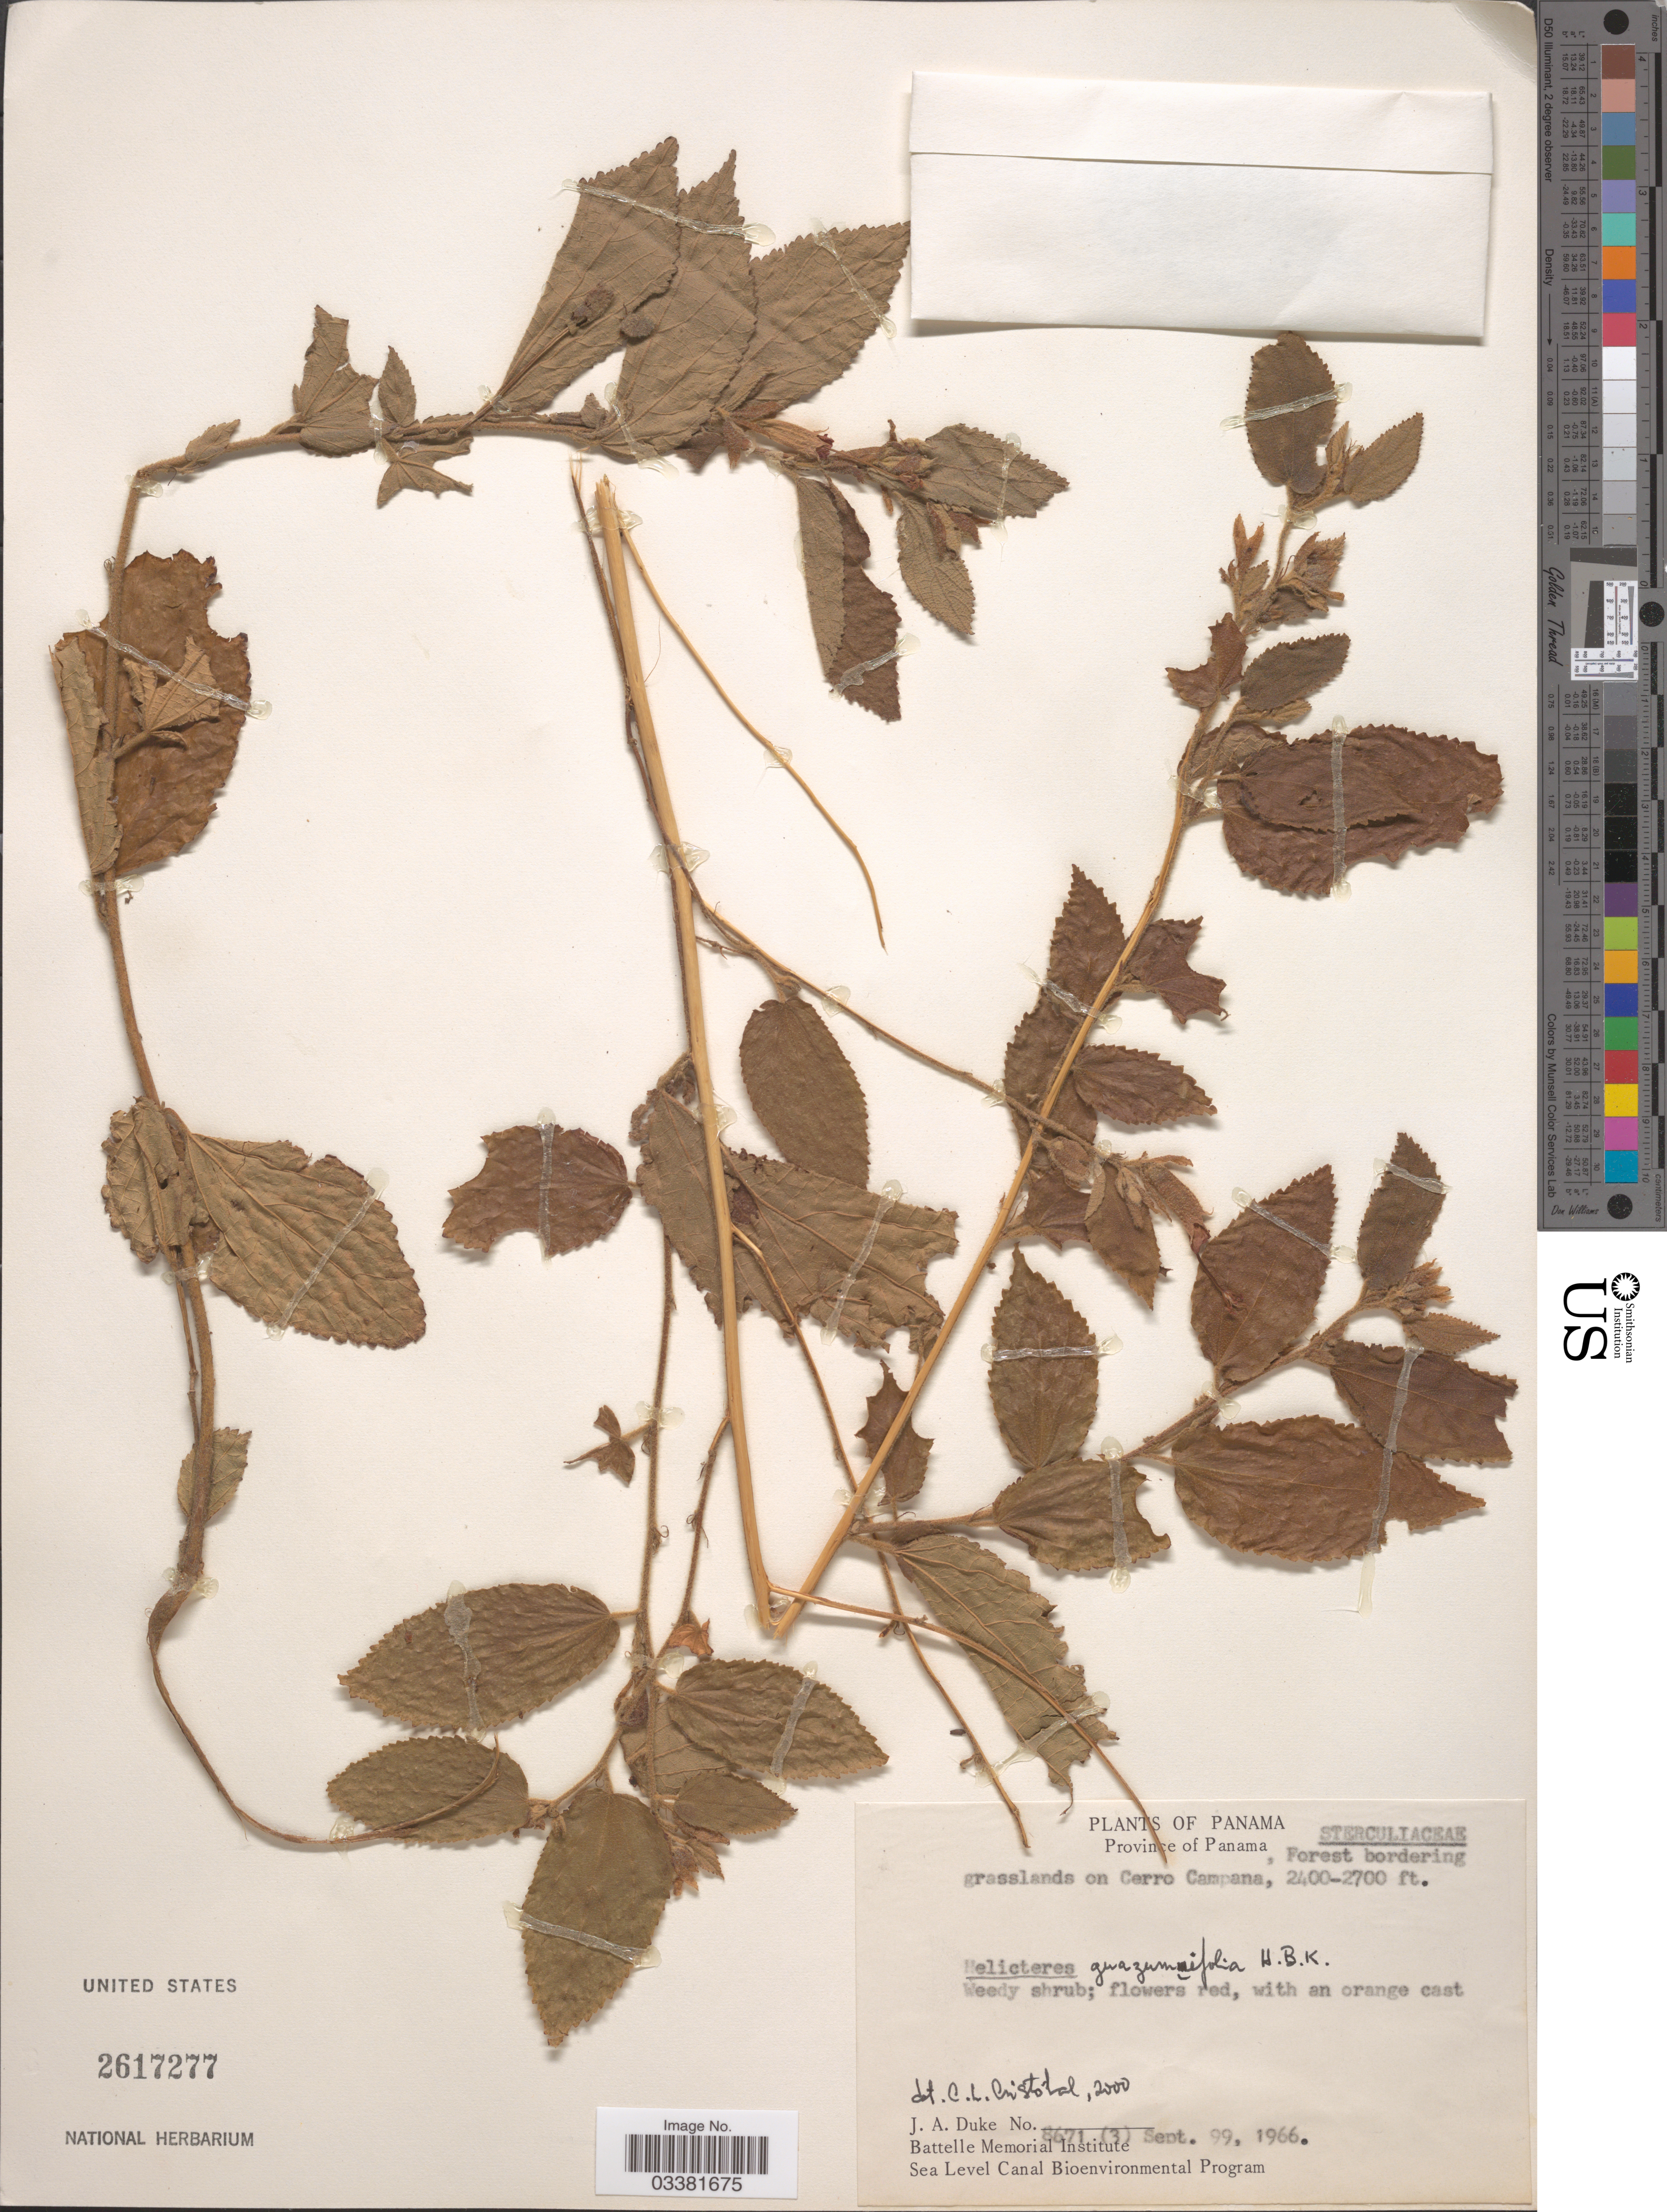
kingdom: Plantae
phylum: Tracheophyta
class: Magnoliopsida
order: Malvales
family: Malvaceae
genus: Helicteres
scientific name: Helicteres guazumifolia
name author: Kunth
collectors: J. A. Duke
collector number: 8671 (3)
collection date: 1966-09-09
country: Panama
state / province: Panamá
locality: Forest bordering grasslands on Cerro Campana.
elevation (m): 2400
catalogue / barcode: US 2617277